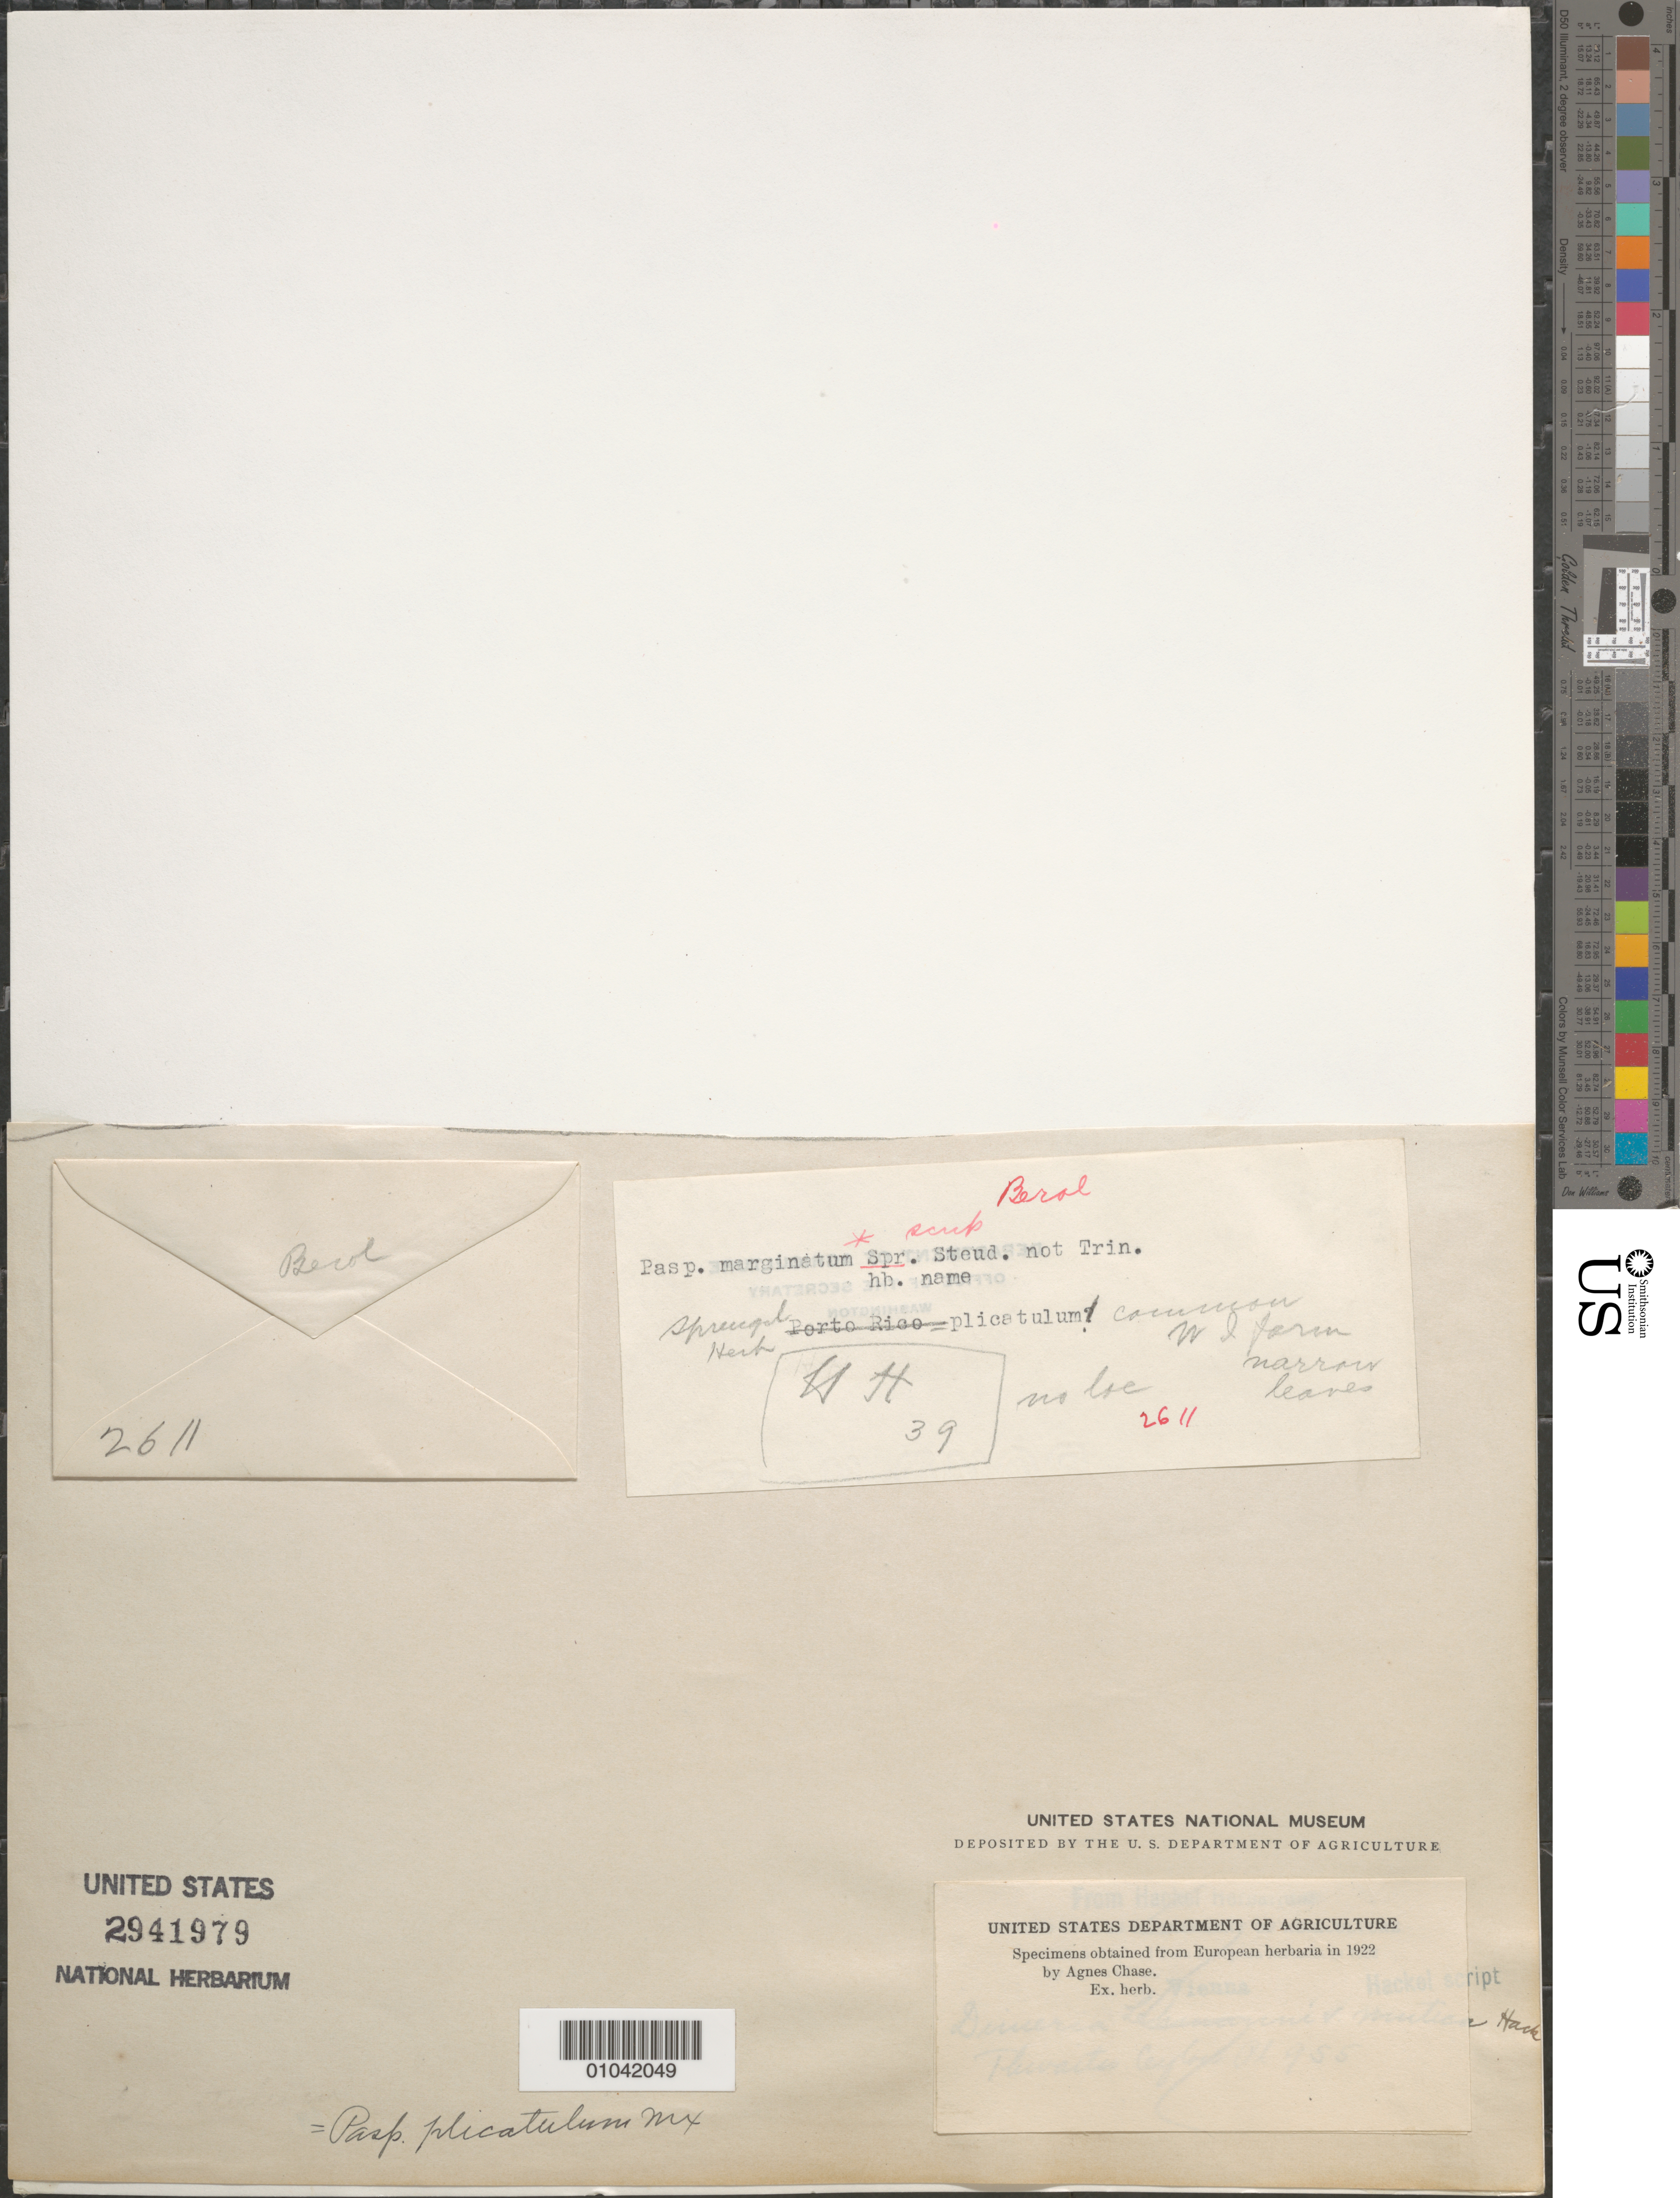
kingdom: Plantae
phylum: Tracheophyta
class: Liliopsida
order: Poales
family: Poaceae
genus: Paspalum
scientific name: Paspalum plicatulum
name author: Michx.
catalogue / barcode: US 2941979